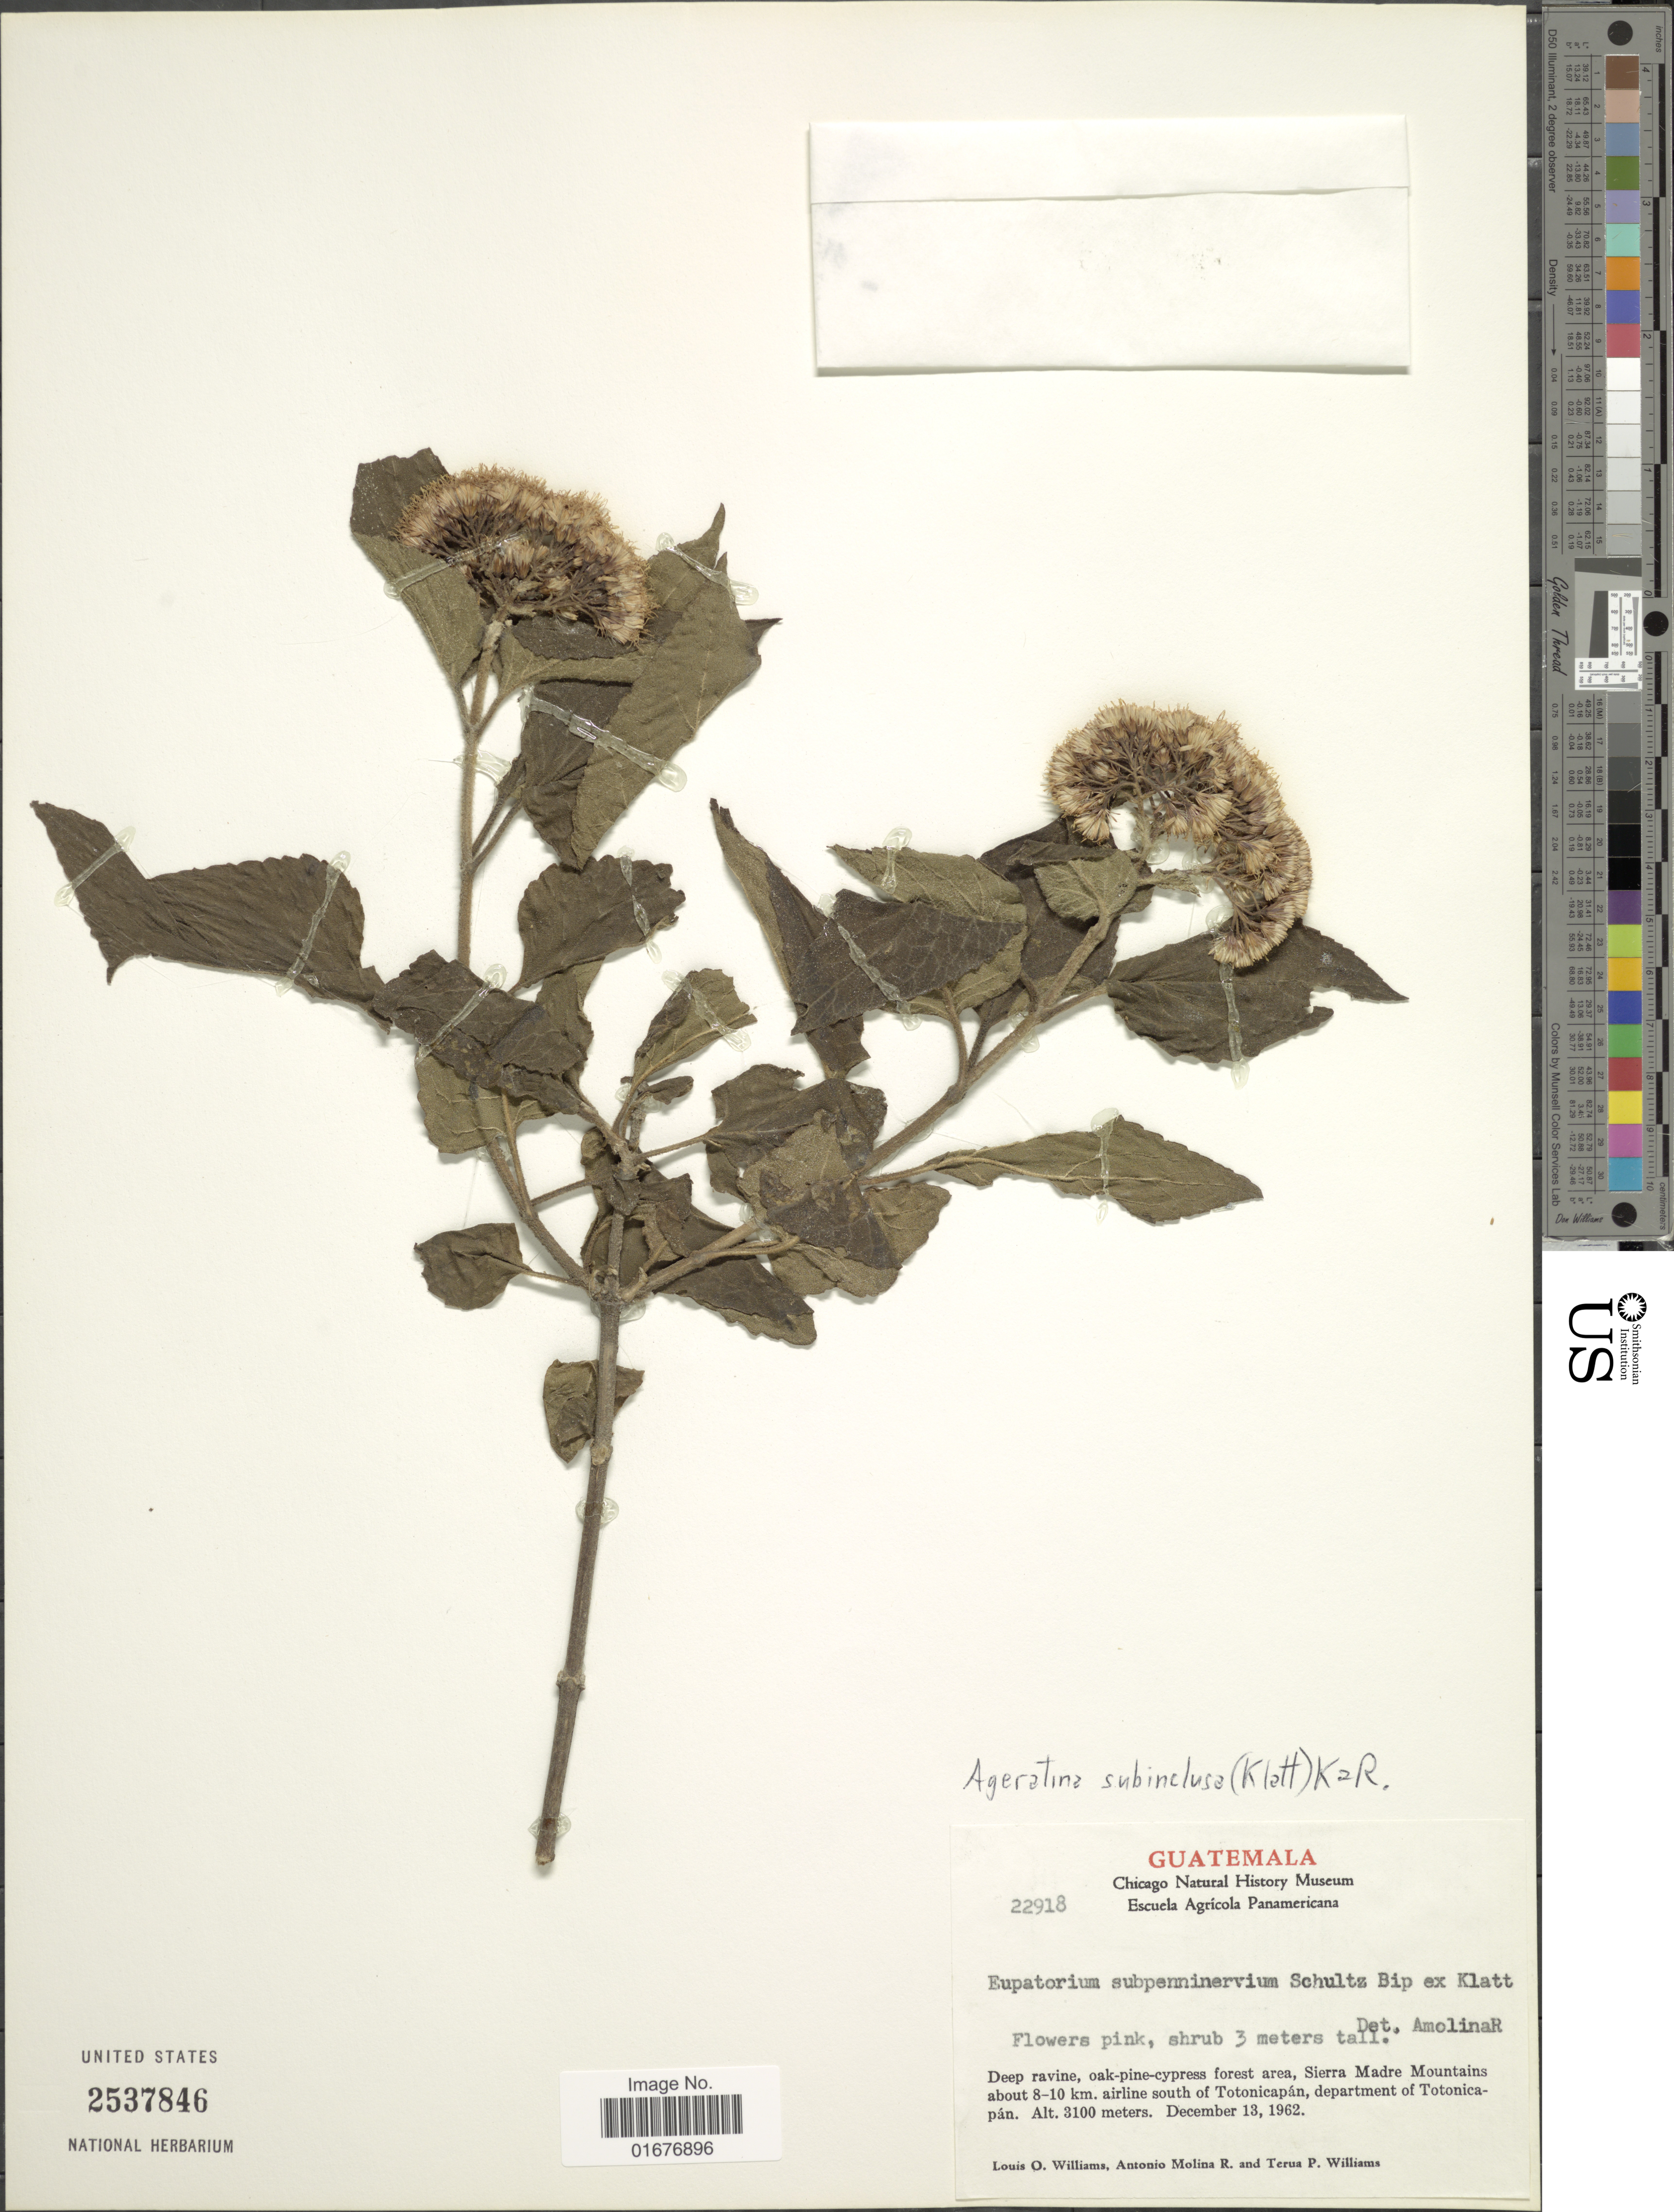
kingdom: Plantae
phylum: Tracheophyta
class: Magnoliopsida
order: Asterales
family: Asteraceae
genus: Ageratina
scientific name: Ageratina subpenninervia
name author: (Sch. Bip. ex Klatt) R.M. King & H. Rob.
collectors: L. O. Williams, A. Molina R. & T. P. Williams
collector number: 22918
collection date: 1962-12-13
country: Guatemala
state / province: Totonicapan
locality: Sierra Madre Mountains, about 8-10 km, airline south of Totonicapan, department of Totonicapan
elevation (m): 3100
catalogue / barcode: US 2537846